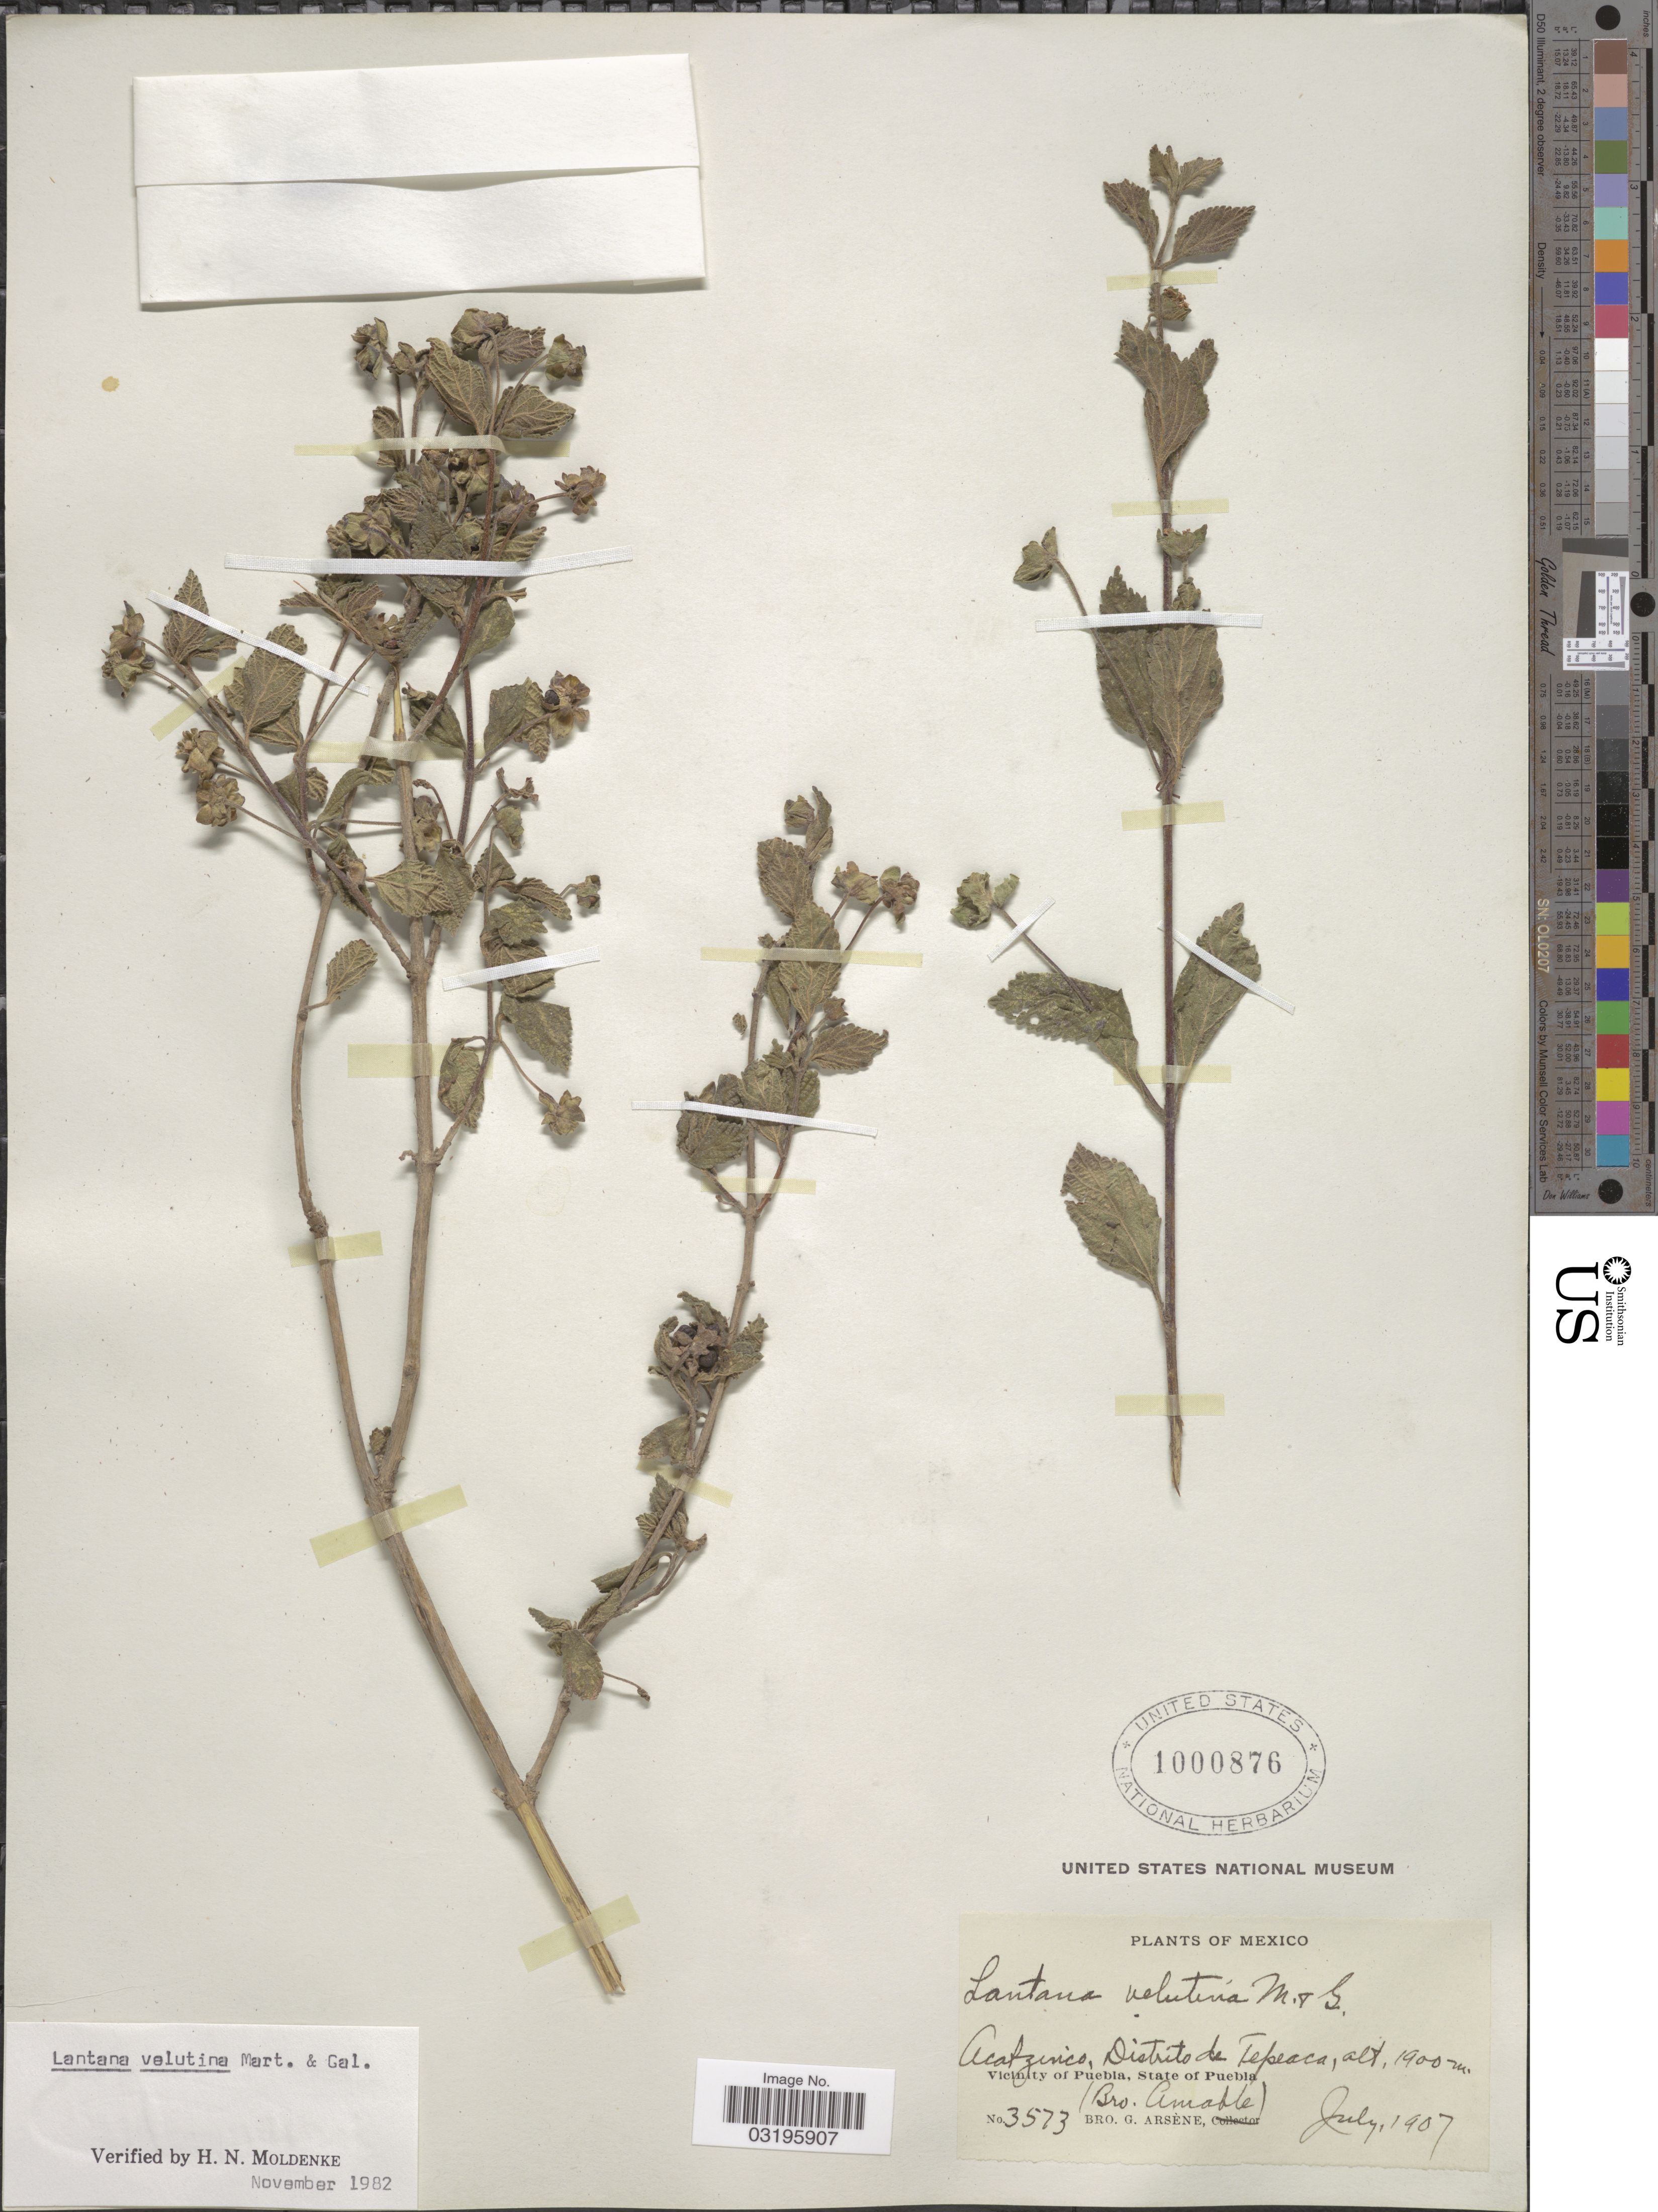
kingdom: Plantae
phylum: Tracheophyta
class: Magnoliopsida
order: Lamiales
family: Verbenaceae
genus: Lantana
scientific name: Lantana velutina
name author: M. Martens & Galeotti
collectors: B. Amable & Bro. G. Arsène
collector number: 3573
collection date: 1907-07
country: Mexico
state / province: Puebla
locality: Acatzinco, Distrito de Tepeaca. Vicinity of Puebla.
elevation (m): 1900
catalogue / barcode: US 1000876